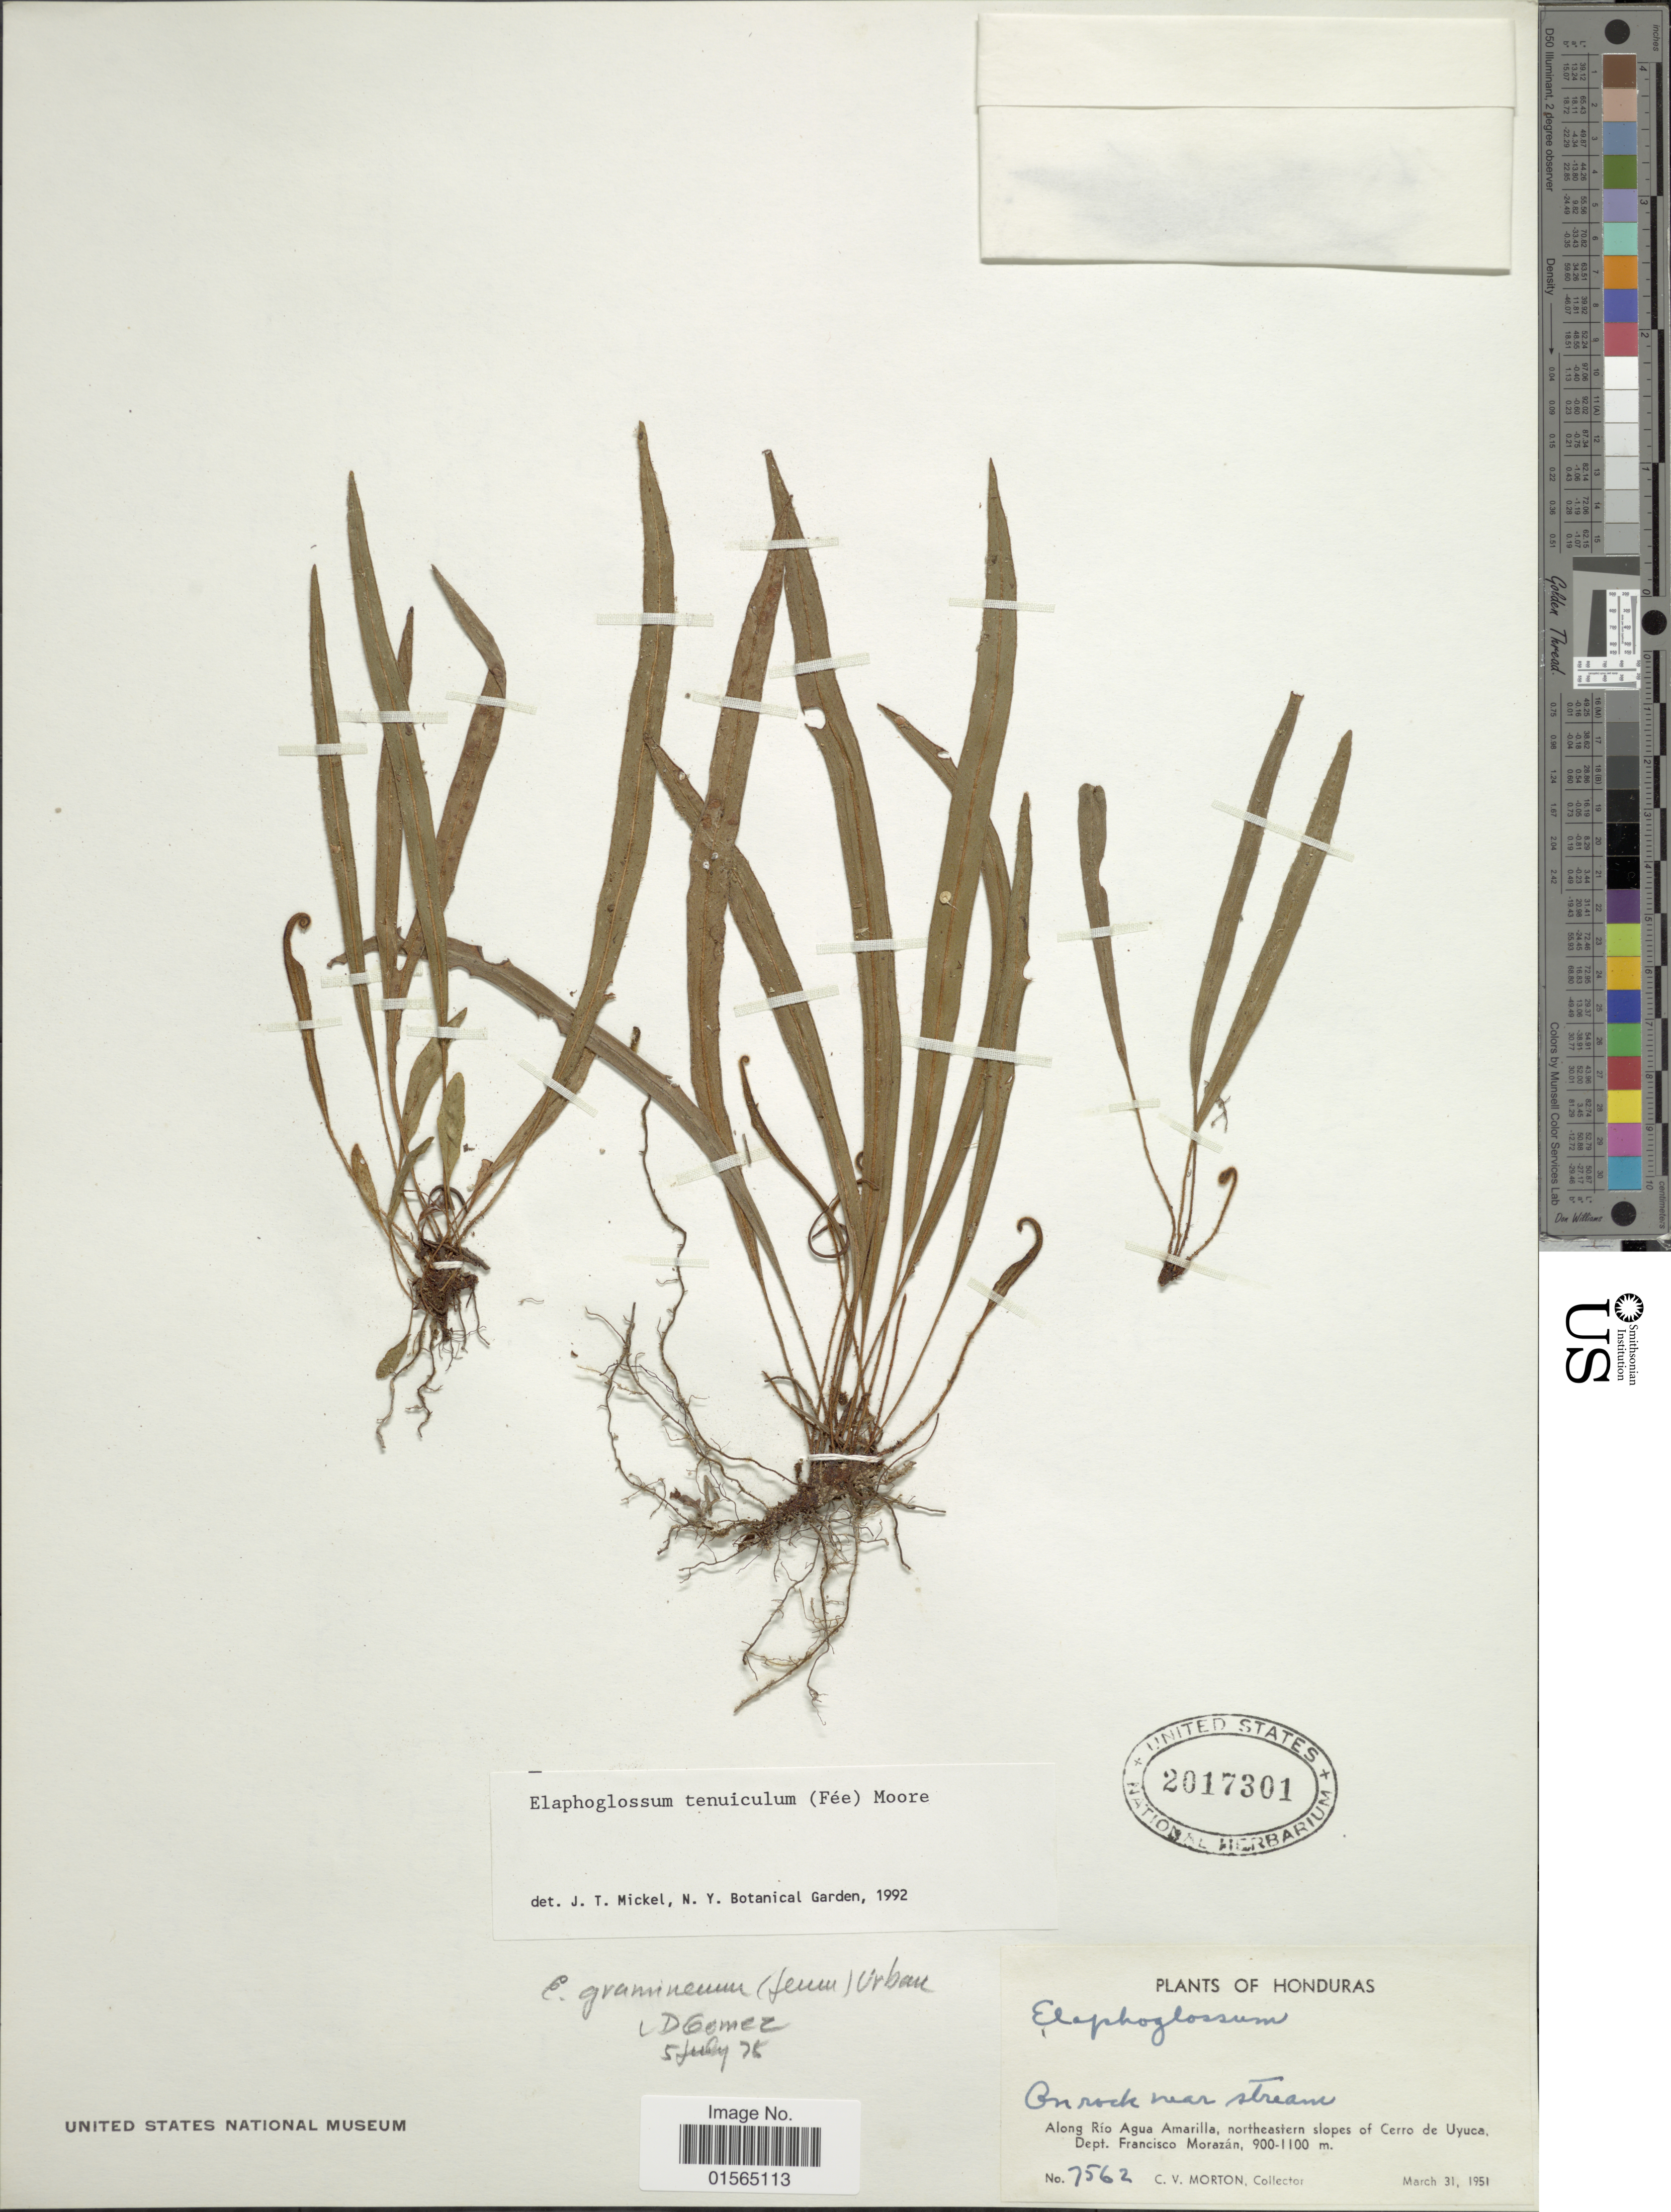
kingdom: Plantae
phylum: Tracheophyta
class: Polypodiopsida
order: Polypodiales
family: Dryopteridaceae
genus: Elaphoglossum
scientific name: Elaphoglossum tenuiculum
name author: (Fée) Baker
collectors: C. V. Morton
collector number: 7562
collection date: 1951-03-31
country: Honduras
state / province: Fco. Morazán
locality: Along Rio Agua Amarilla, northeastern slopes of Cerro de Uyuca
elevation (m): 900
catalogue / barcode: US 2017301